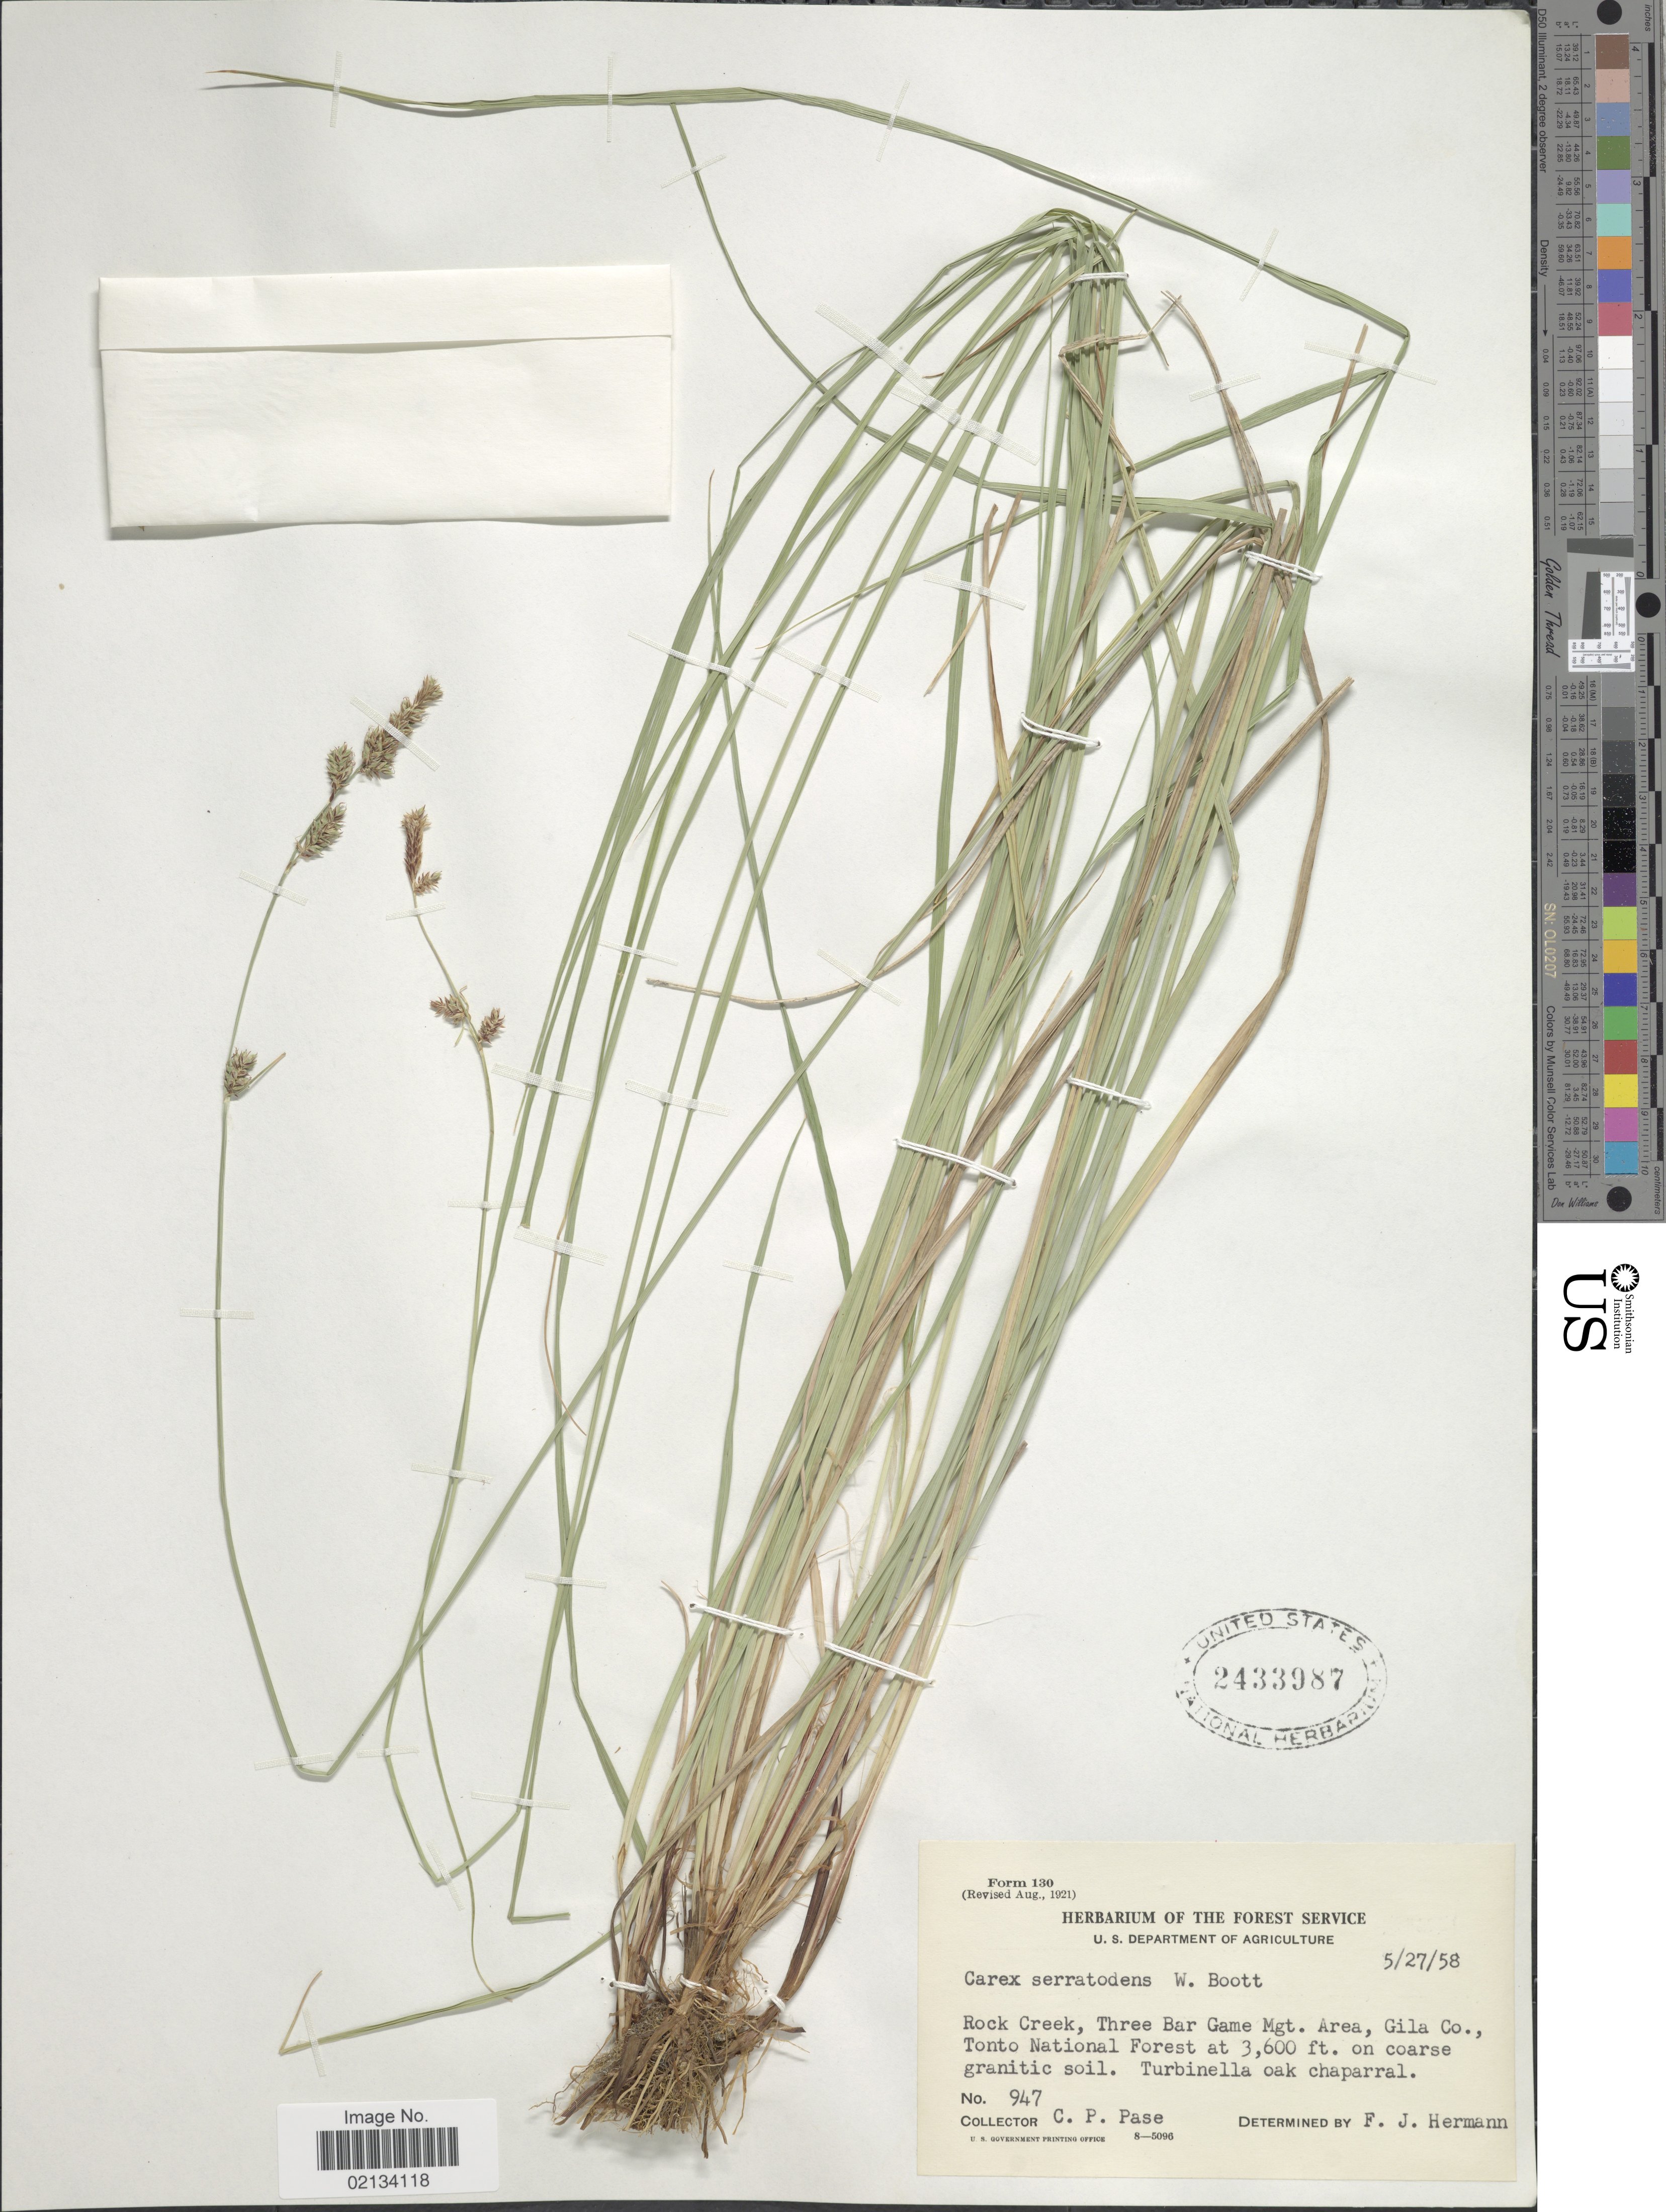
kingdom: Plantae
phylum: Tracheophyta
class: Liliopsida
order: Poales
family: Cyperaceae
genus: Carex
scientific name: Carex serratodens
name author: W. Boott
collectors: C. P. Pase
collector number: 947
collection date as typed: Transcribed d/m/y: 27/5/58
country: United States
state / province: Arizona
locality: Rock Creek, Three Bar Game Mgt. Area, Gila Co., Tonto National Forest on coarse granitic soil.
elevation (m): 1097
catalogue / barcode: US 2433987